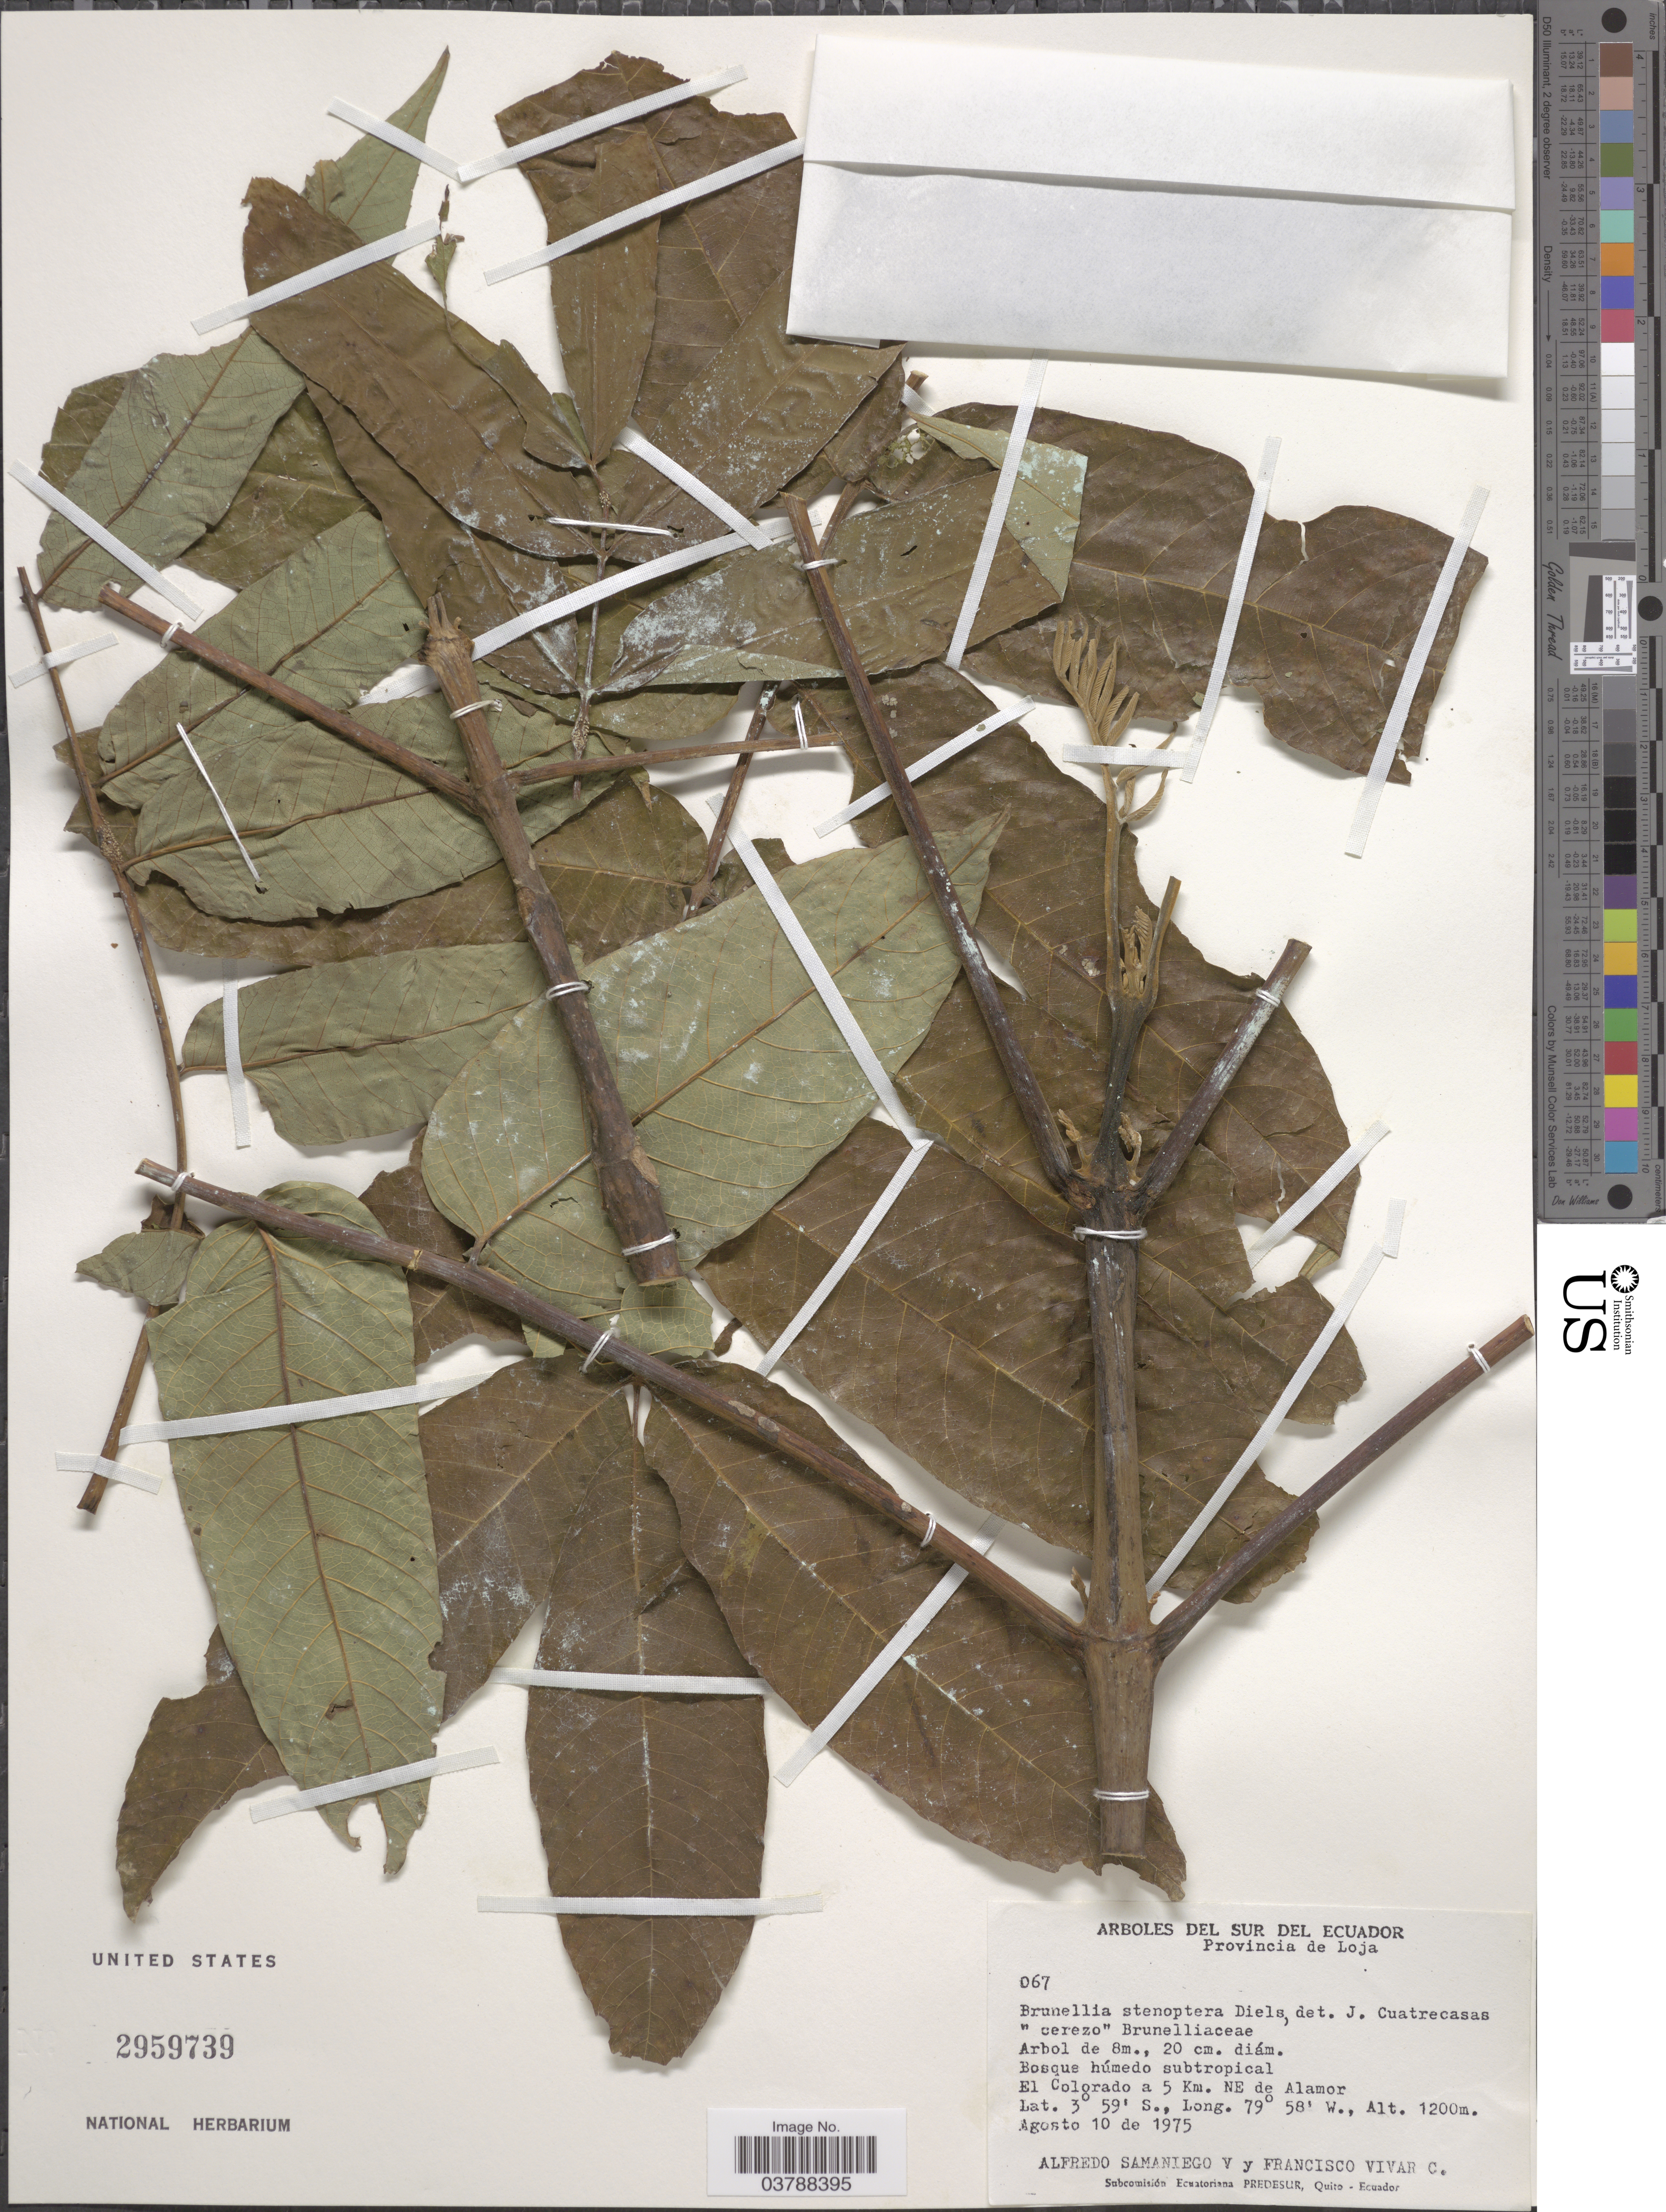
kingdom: Plantae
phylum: Tracheophyta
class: Magnoliopsida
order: Oxalidales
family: Brunelliaceae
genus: Brunellia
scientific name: Brunellia stenoptera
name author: Diels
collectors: A. V. Samaniego & F. A. Vivar C.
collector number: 067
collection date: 1975-08-10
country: Ecuador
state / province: Loja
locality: Sur del Ecuador. El Colorado a 5 Km. NE de Alamor.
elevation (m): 1200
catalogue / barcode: US 2959739